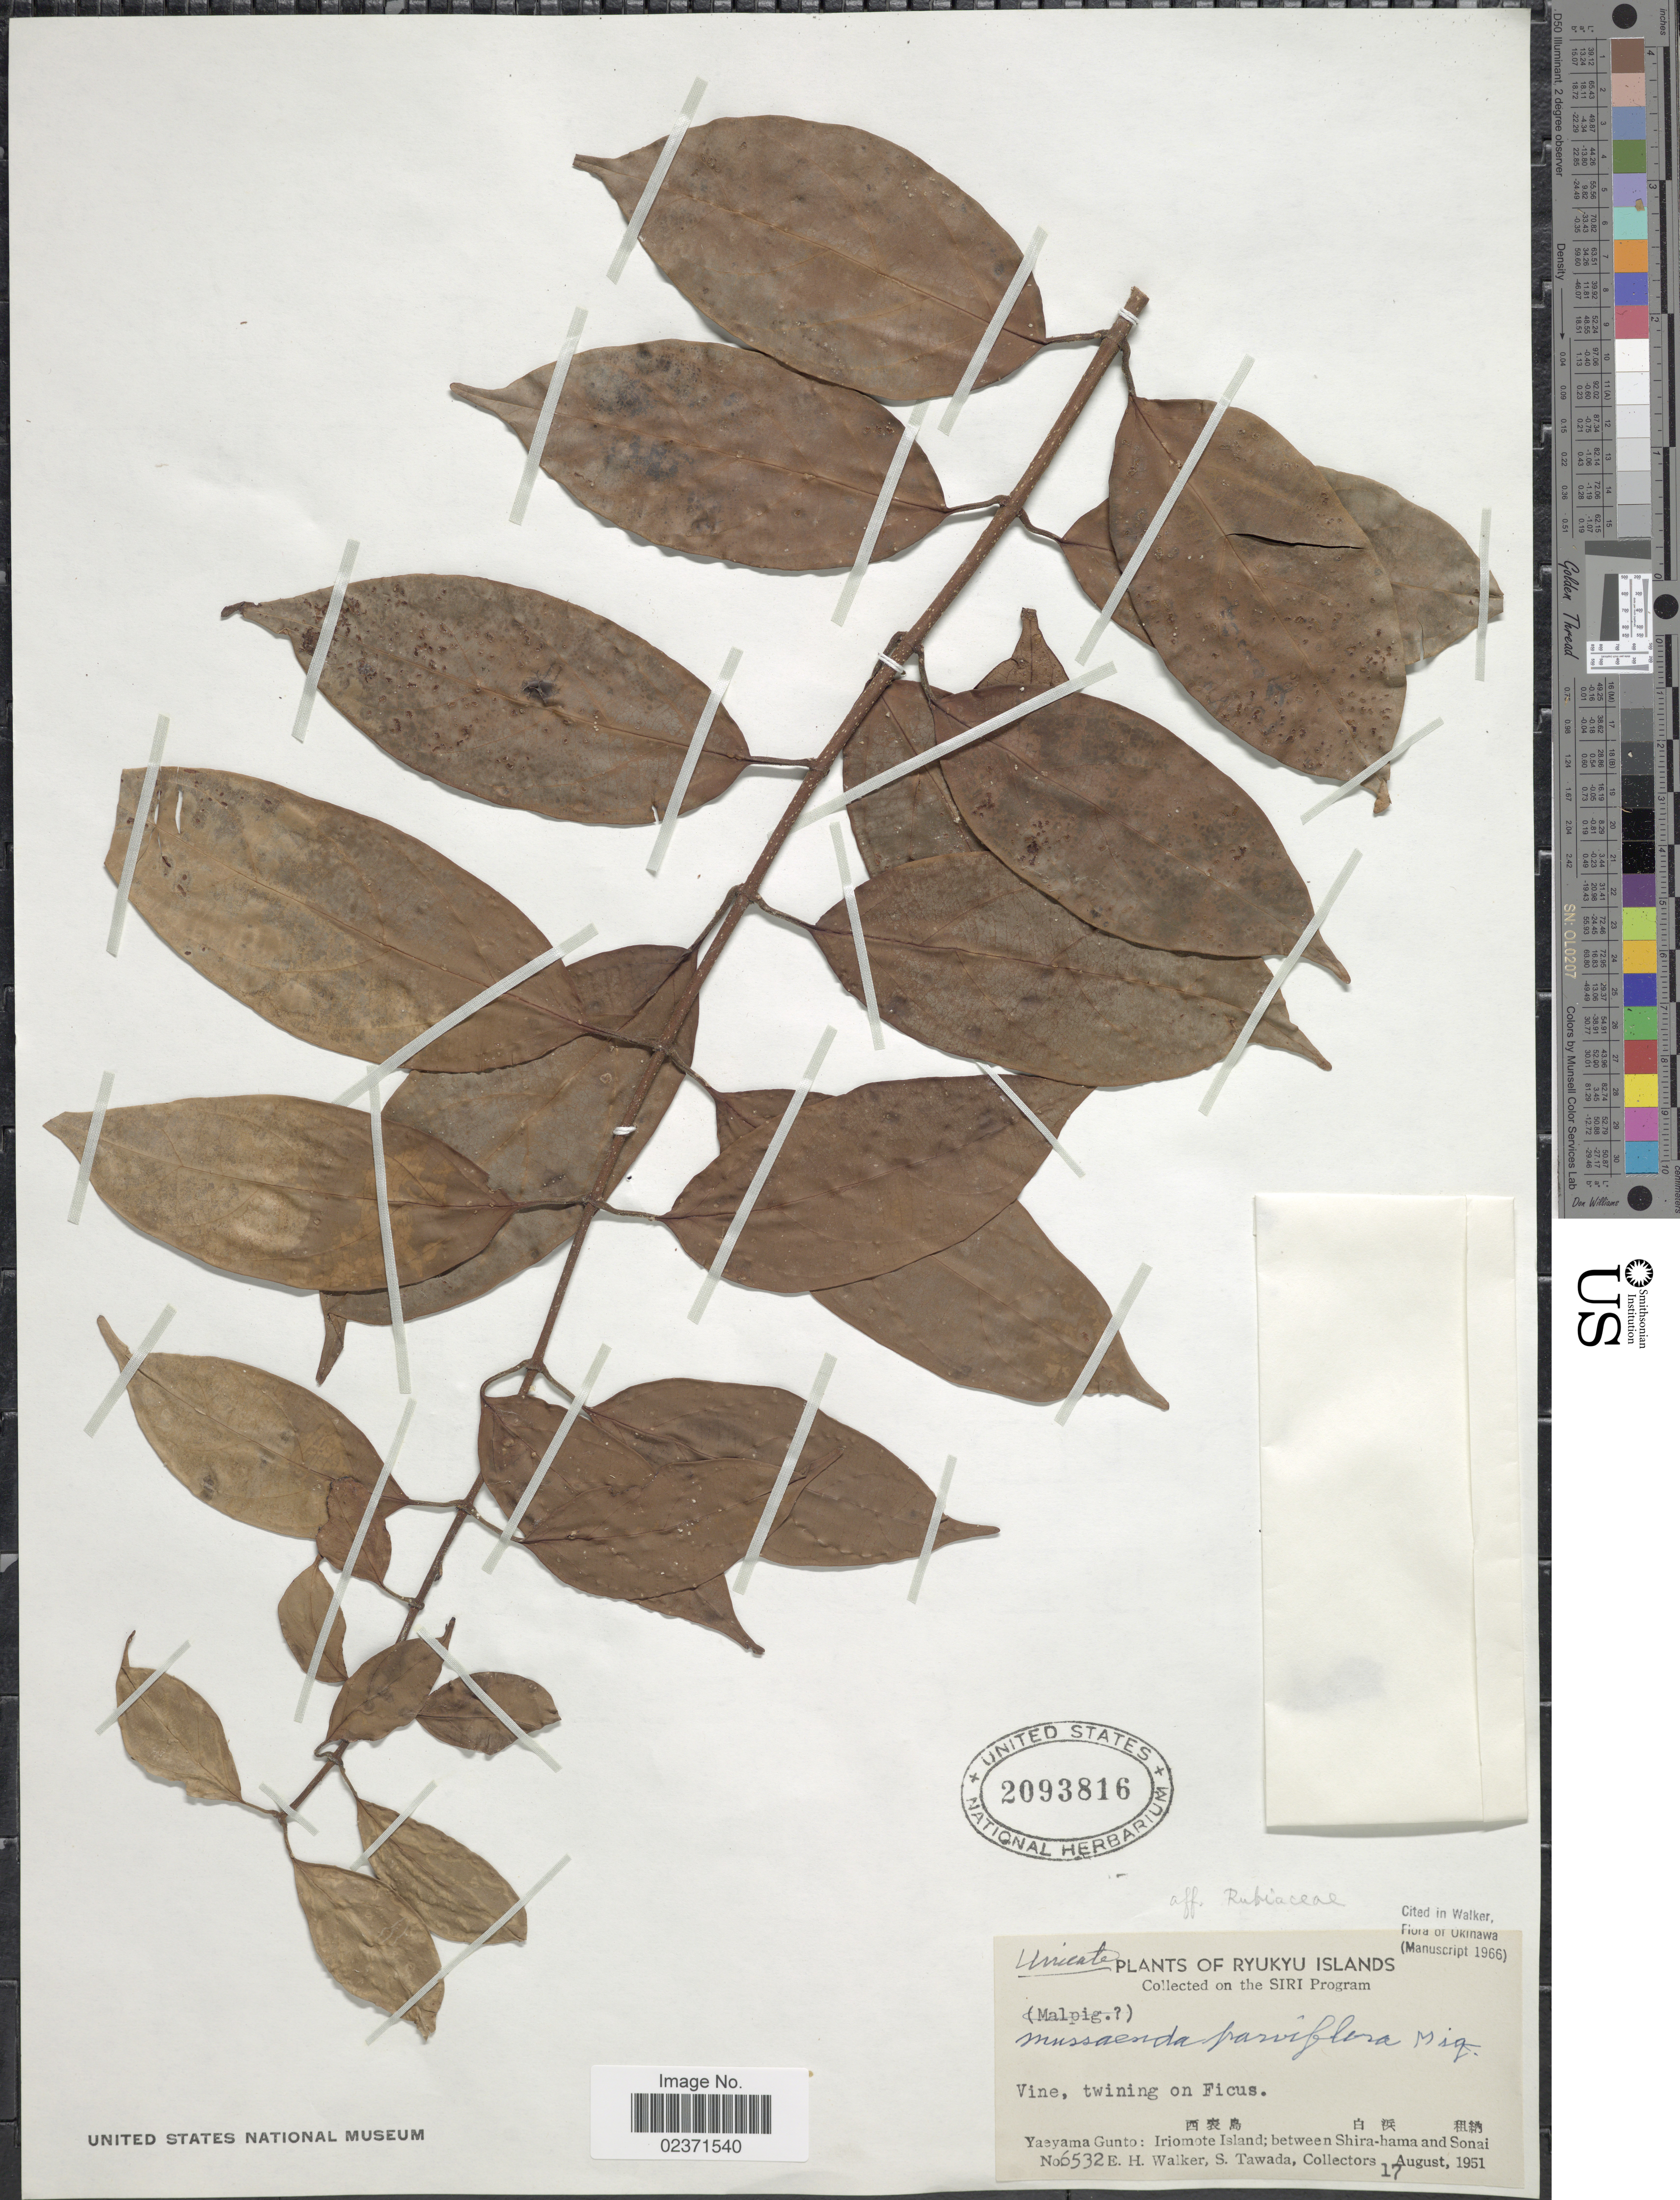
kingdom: Plantae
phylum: Tracheophyta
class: Magnoliopsida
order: Gentianales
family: Rubiaceae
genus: Mussaenda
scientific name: Mussaenda parviflora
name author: Miq.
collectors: E. H. Walker & S. Tawada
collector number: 6532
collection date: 1951-08-17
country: Japan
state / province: Okinawa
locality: Ryukyu Islands. Yaeyama Gunto: Iriomote Island; between Shira-hama and Sonai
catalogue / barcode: US 2093816